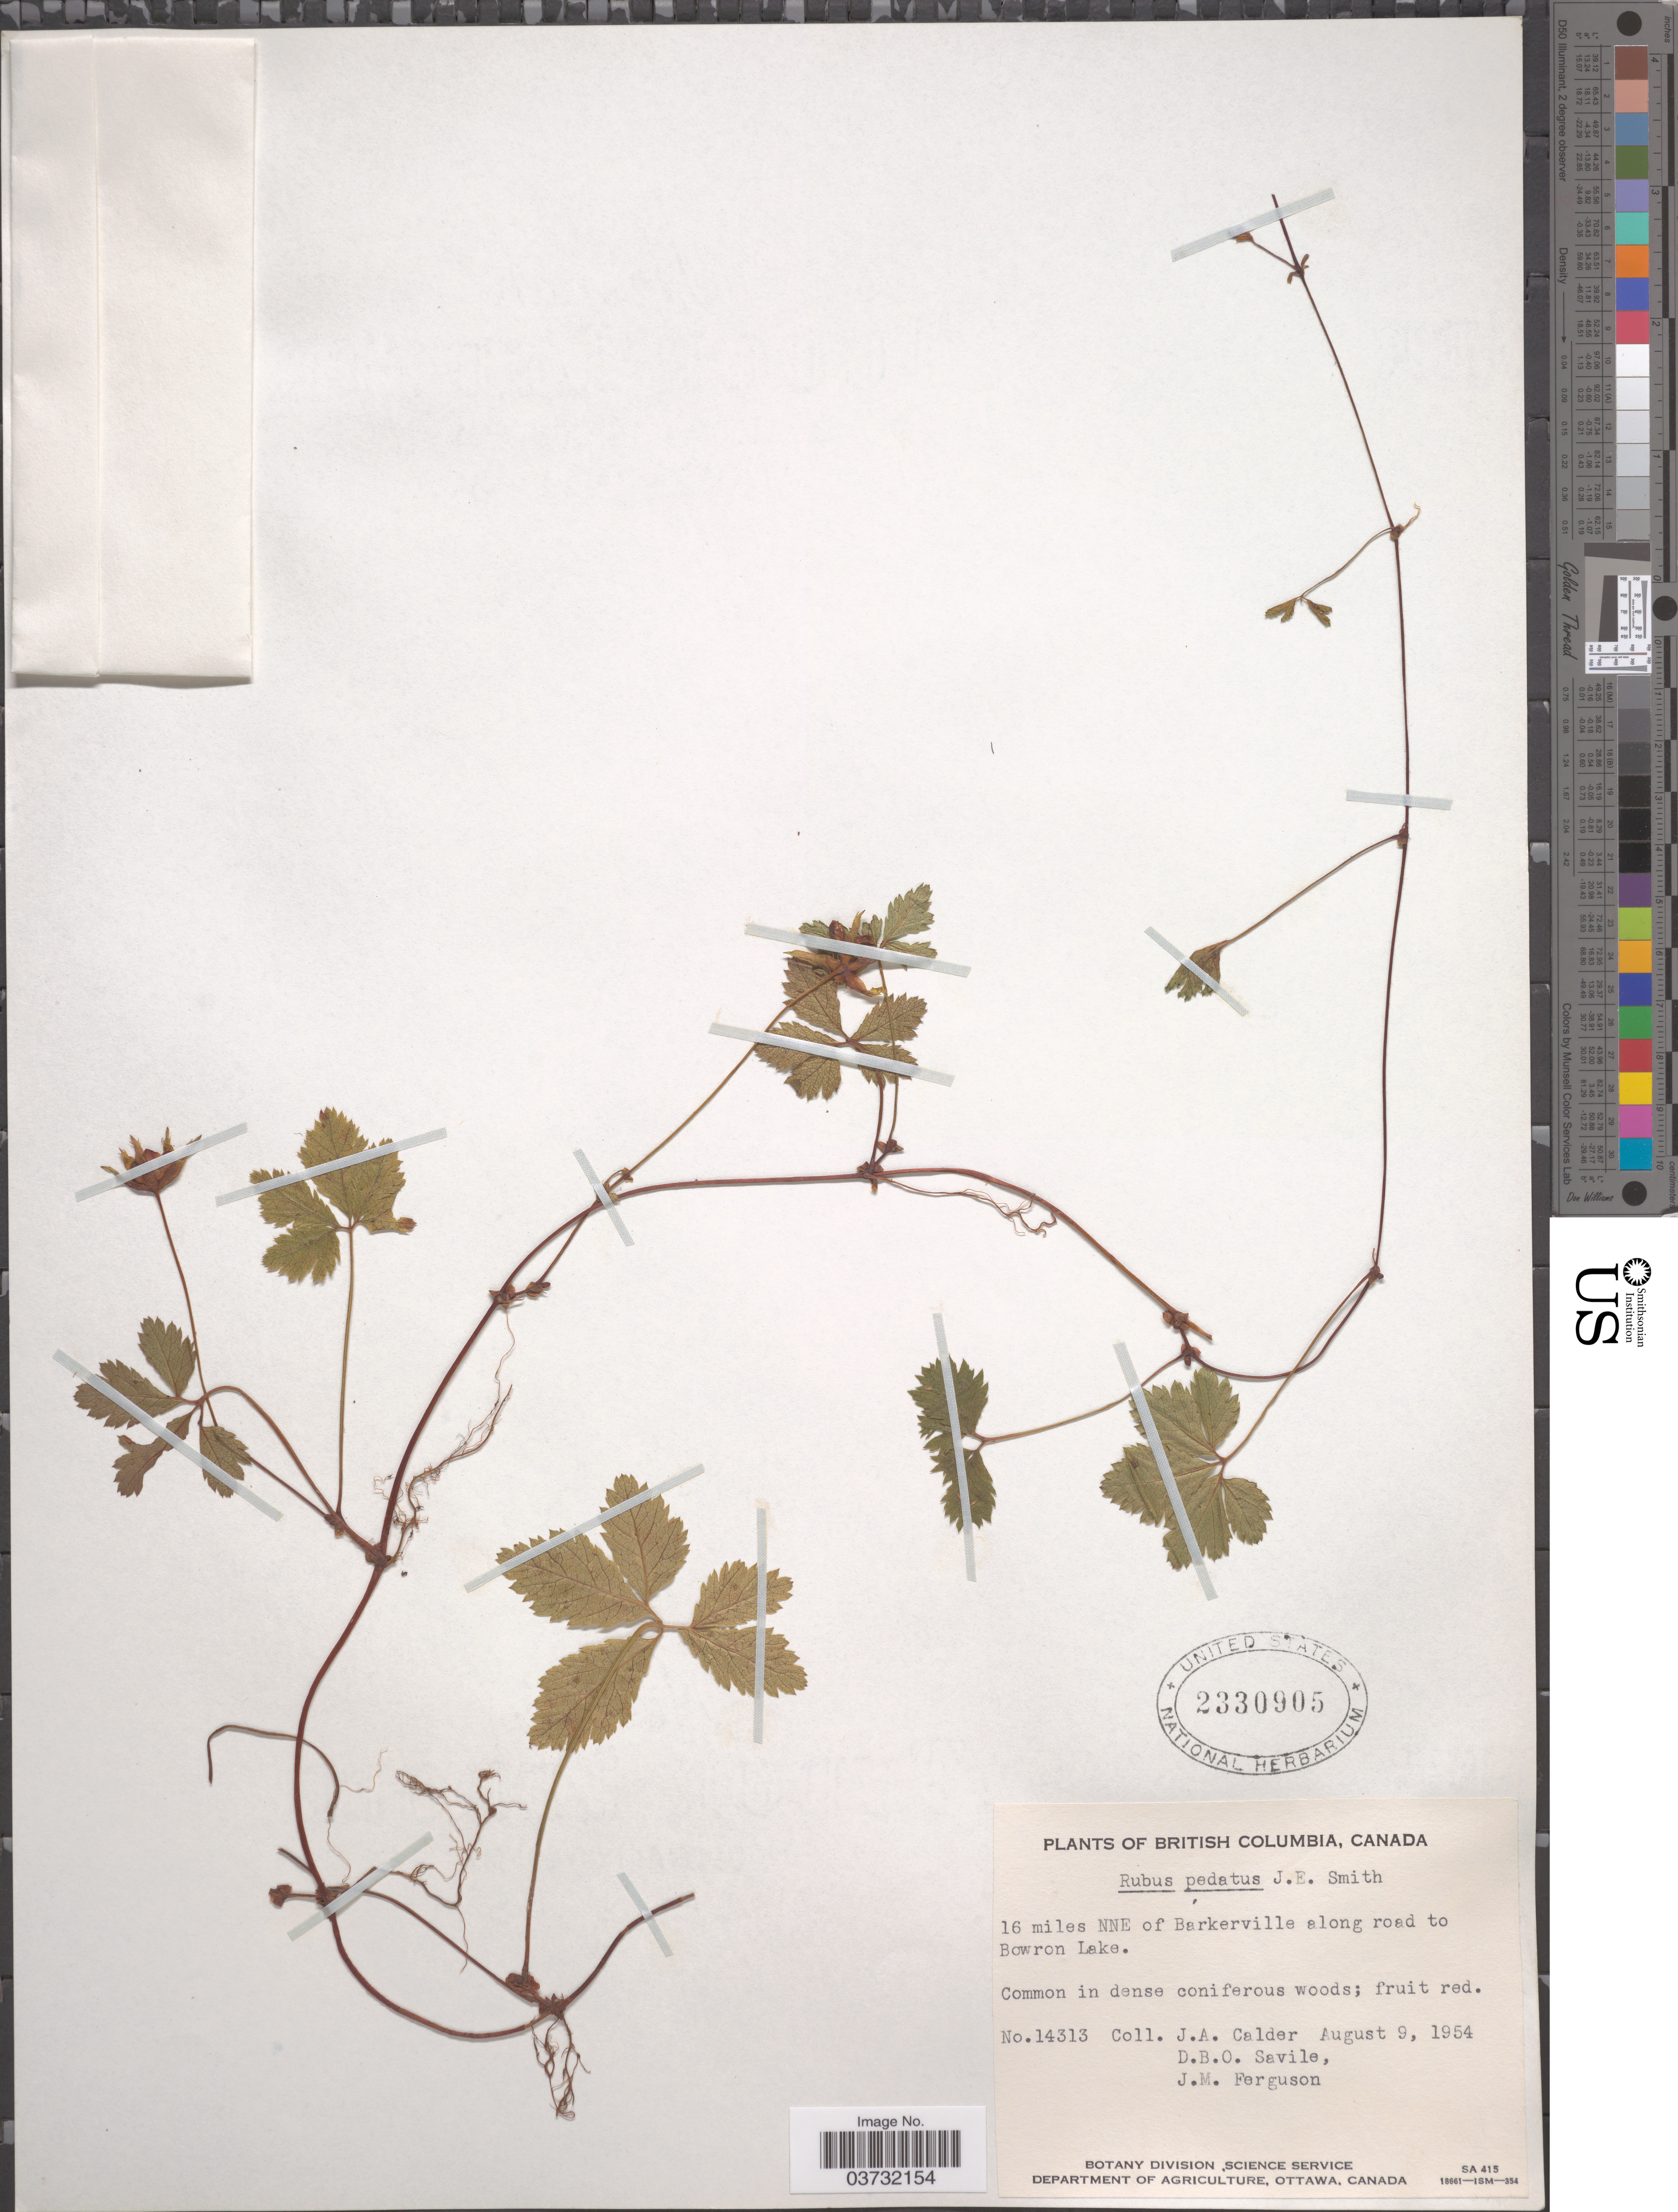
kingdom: Plantae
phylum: Tracheophyta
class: Magnoliopsida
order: Rosales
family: Rosaceae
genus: Rubus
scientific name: Rubus pedatus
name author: Sm.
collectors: J. A. Calder, D. Savile & J. M. Ferguson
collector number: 14313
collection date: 1954-08-09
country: Canada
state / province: British Columbia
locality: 16 miles NNE of Barkerville along road to Bowron Lake.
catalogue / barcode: US 2330905